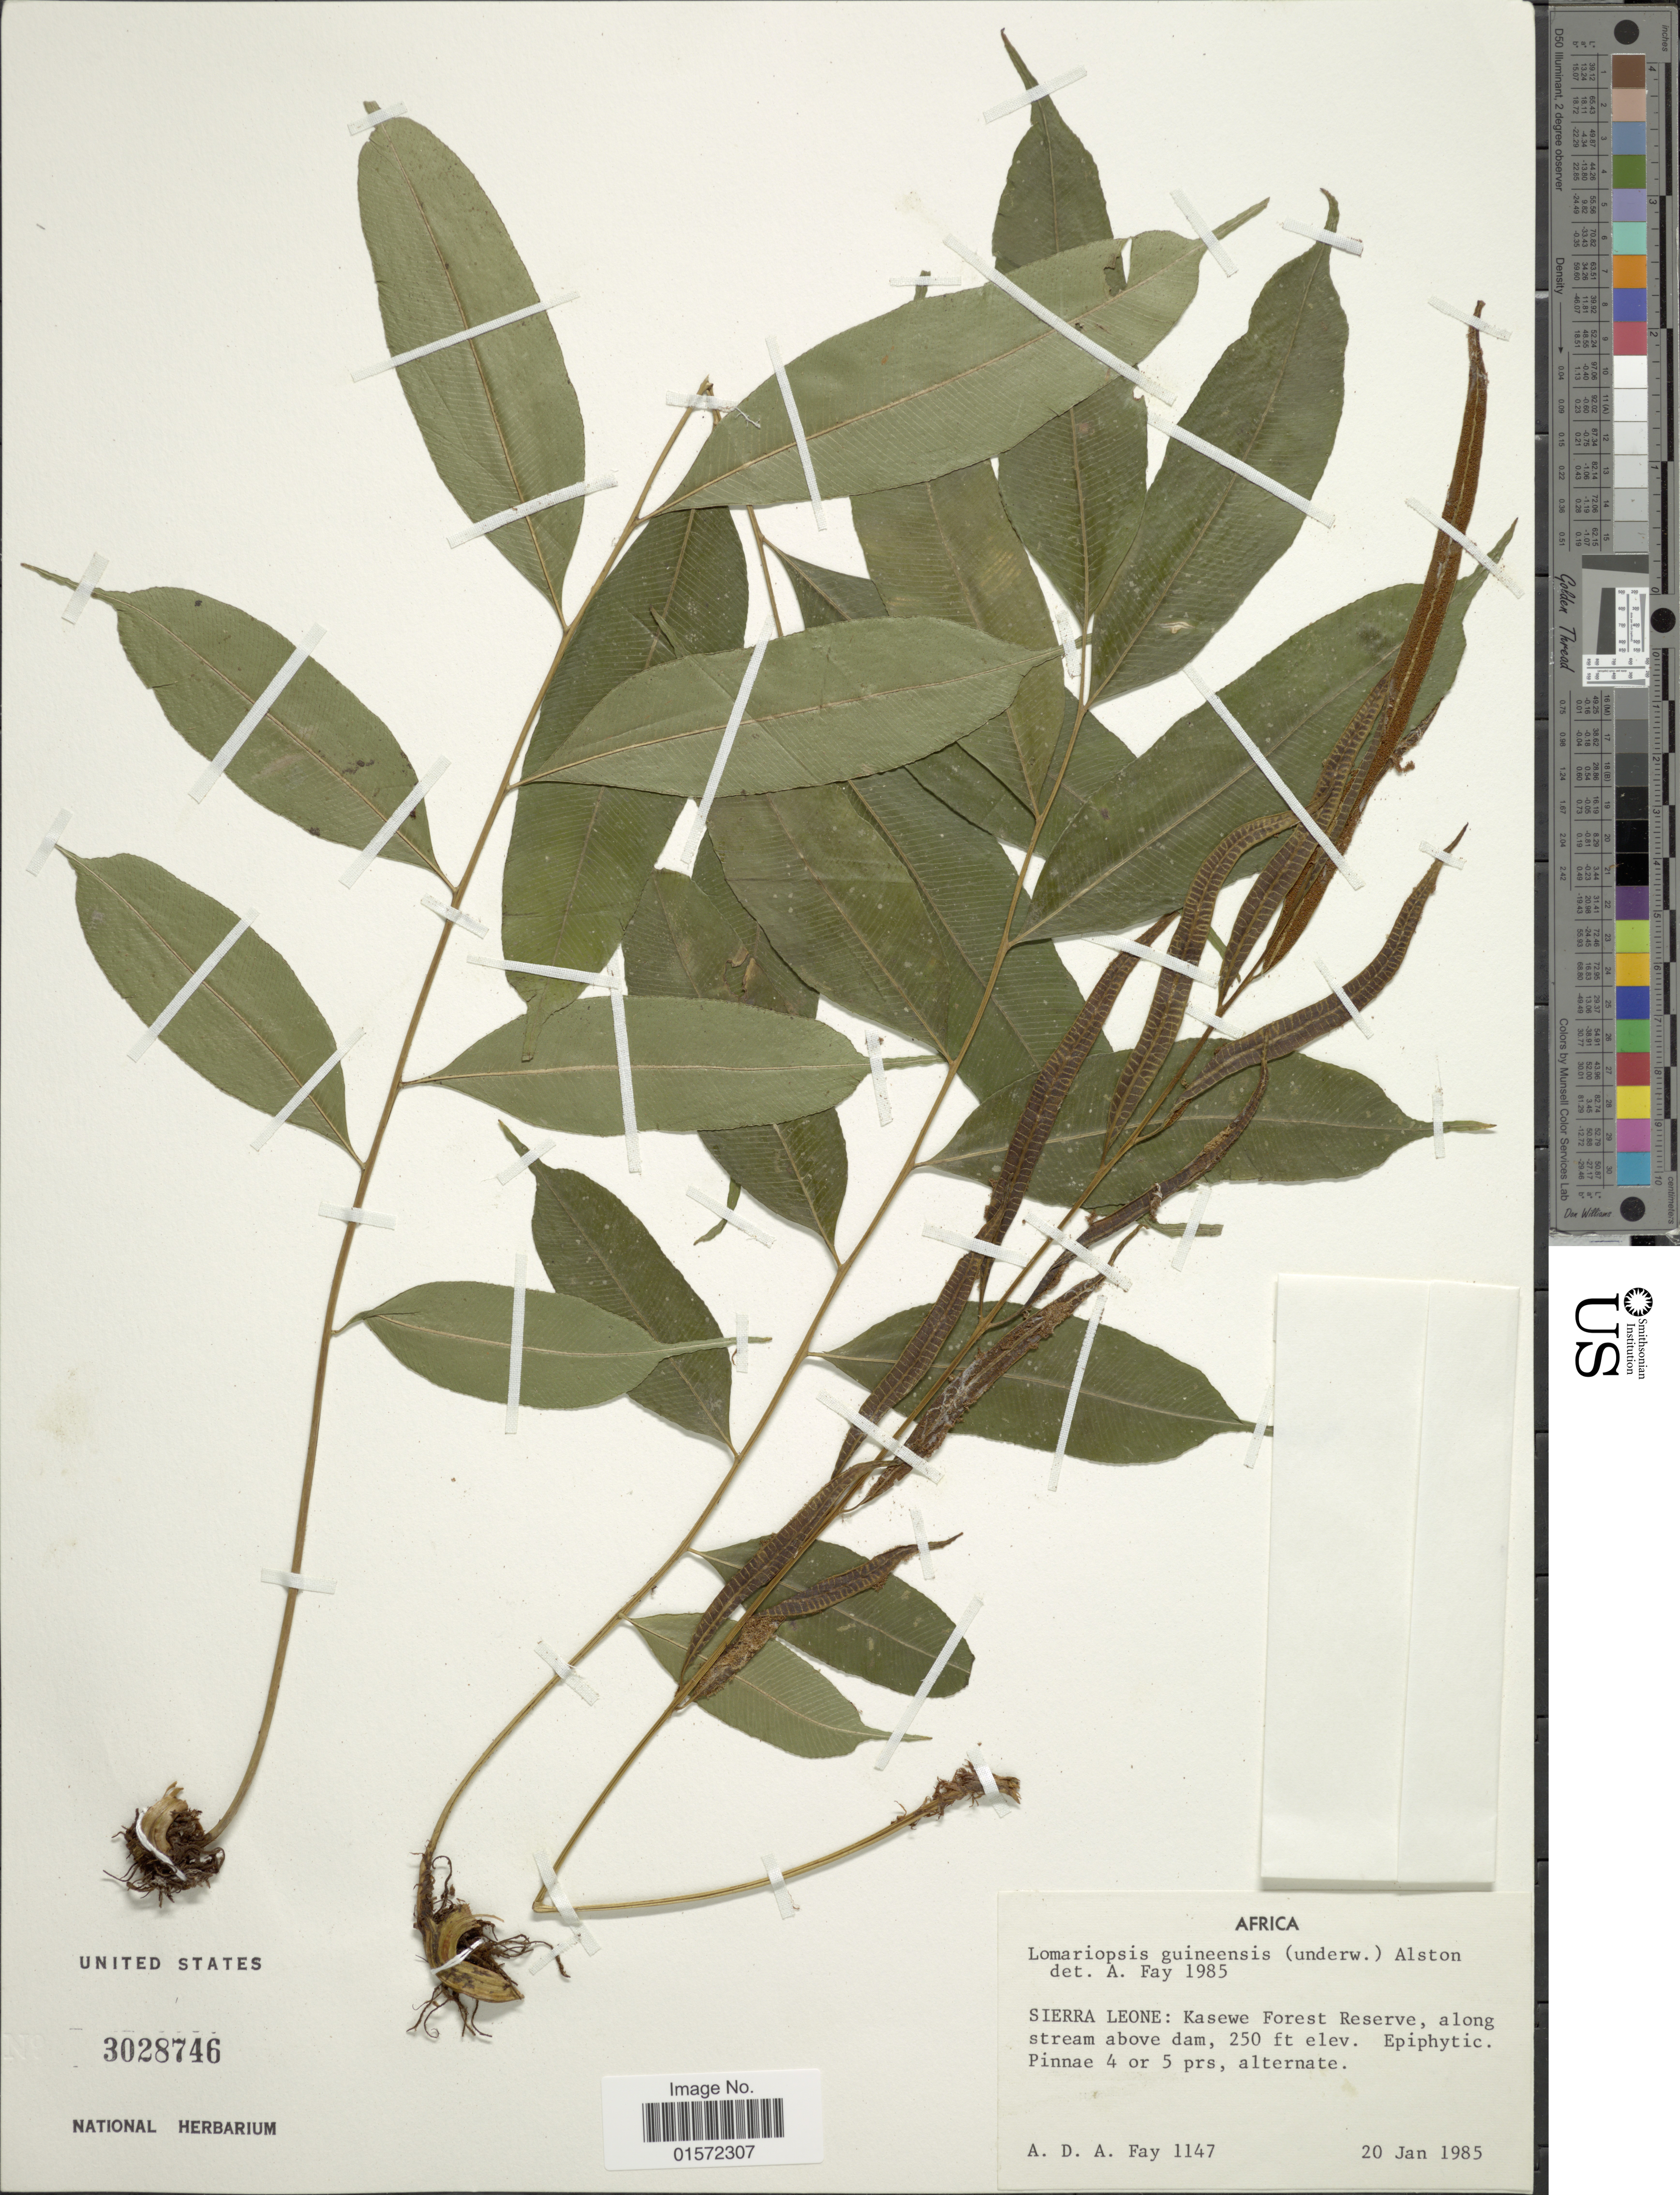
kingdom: Plantae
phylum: Tracheophyta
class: Polypodiopsida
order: Polypodiales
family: Lomariopsidaceae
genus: Lomariopsis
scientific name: Lomariopsis guineensis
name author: Holttum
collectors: A. Fay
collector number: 1147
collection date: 1985-01-20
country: Sierra Leone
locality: Africa, Kasewe Forest Reserve, along stream above dam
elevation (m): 76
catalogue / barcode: US 3028746